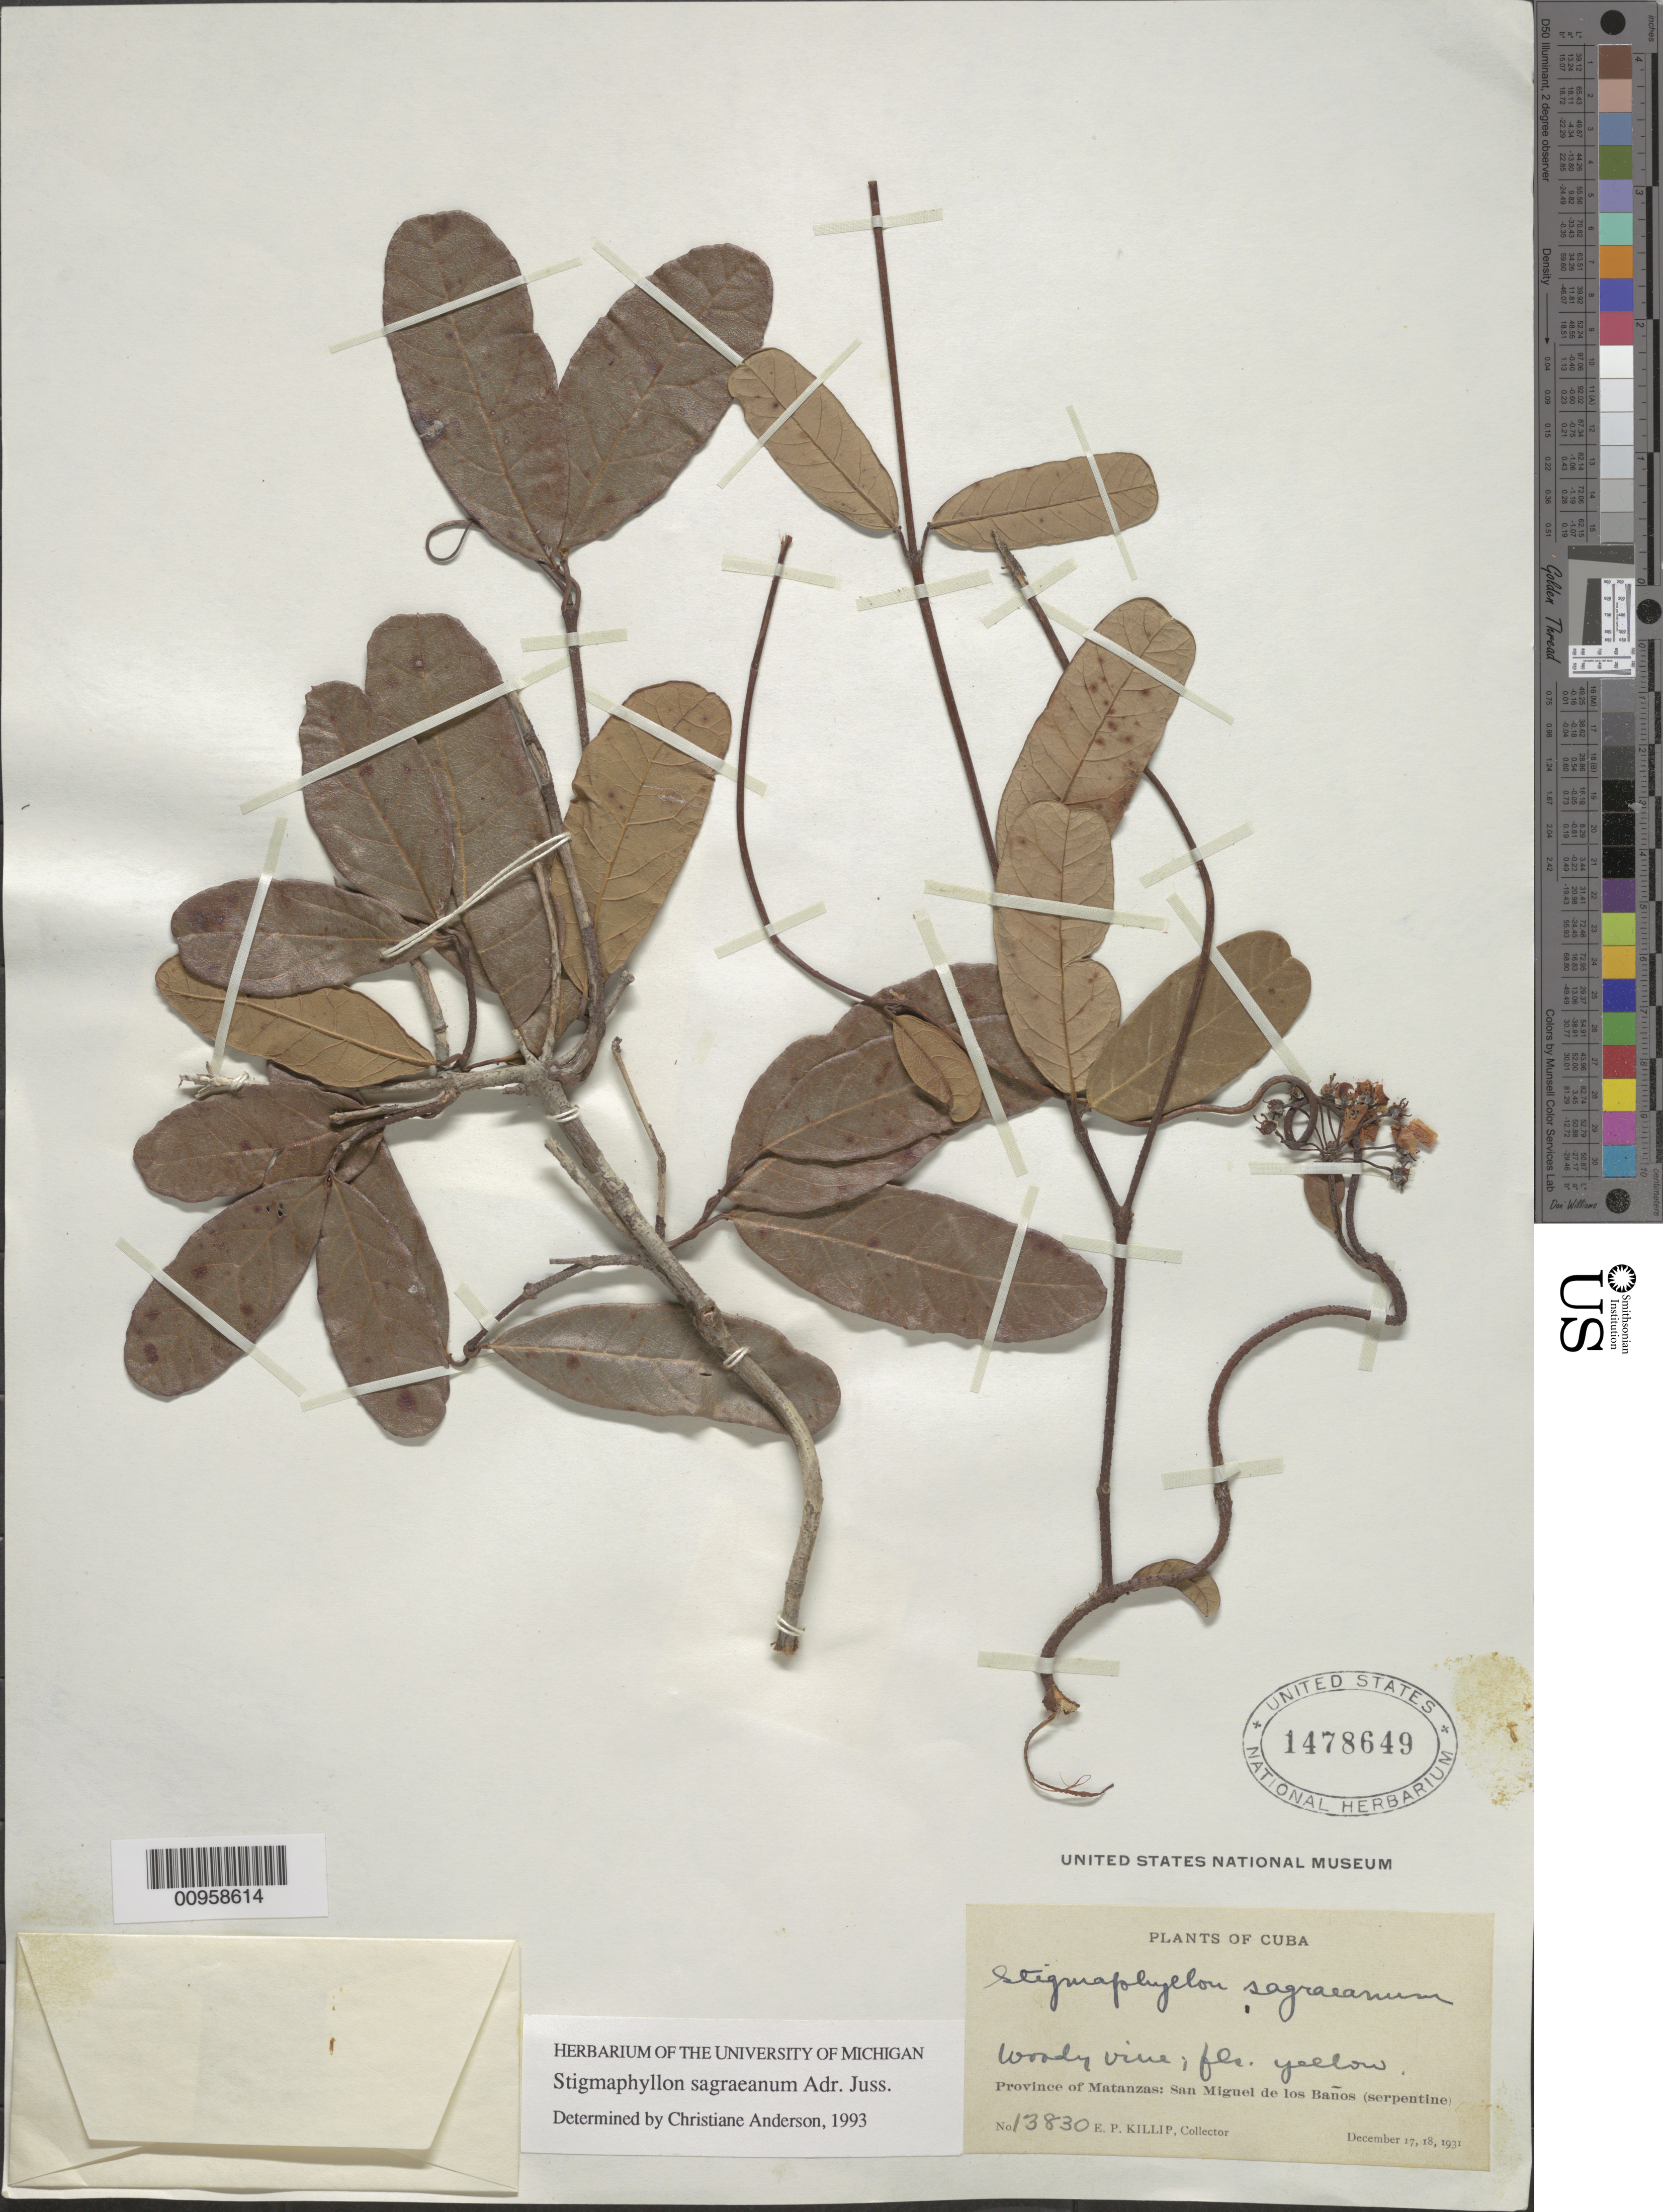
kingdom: Plantae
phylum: Tracheophyta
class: Magnoliopsida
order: Malpighiales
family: Malpighiaceae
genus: Stigmaphyllon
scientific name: Stigmaphyllon sagraeanum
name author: Juss.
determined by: Anderson, C.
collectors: E. P. Killip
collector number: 13830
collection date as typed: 17 Dec 1931 to 18 Dec 1931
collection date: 1931-12-17/1931-12-18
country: Cuba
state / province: Matanzas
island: Cuba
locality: San Miguel de los Baños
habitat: Serpentine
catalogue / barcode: US 1478649